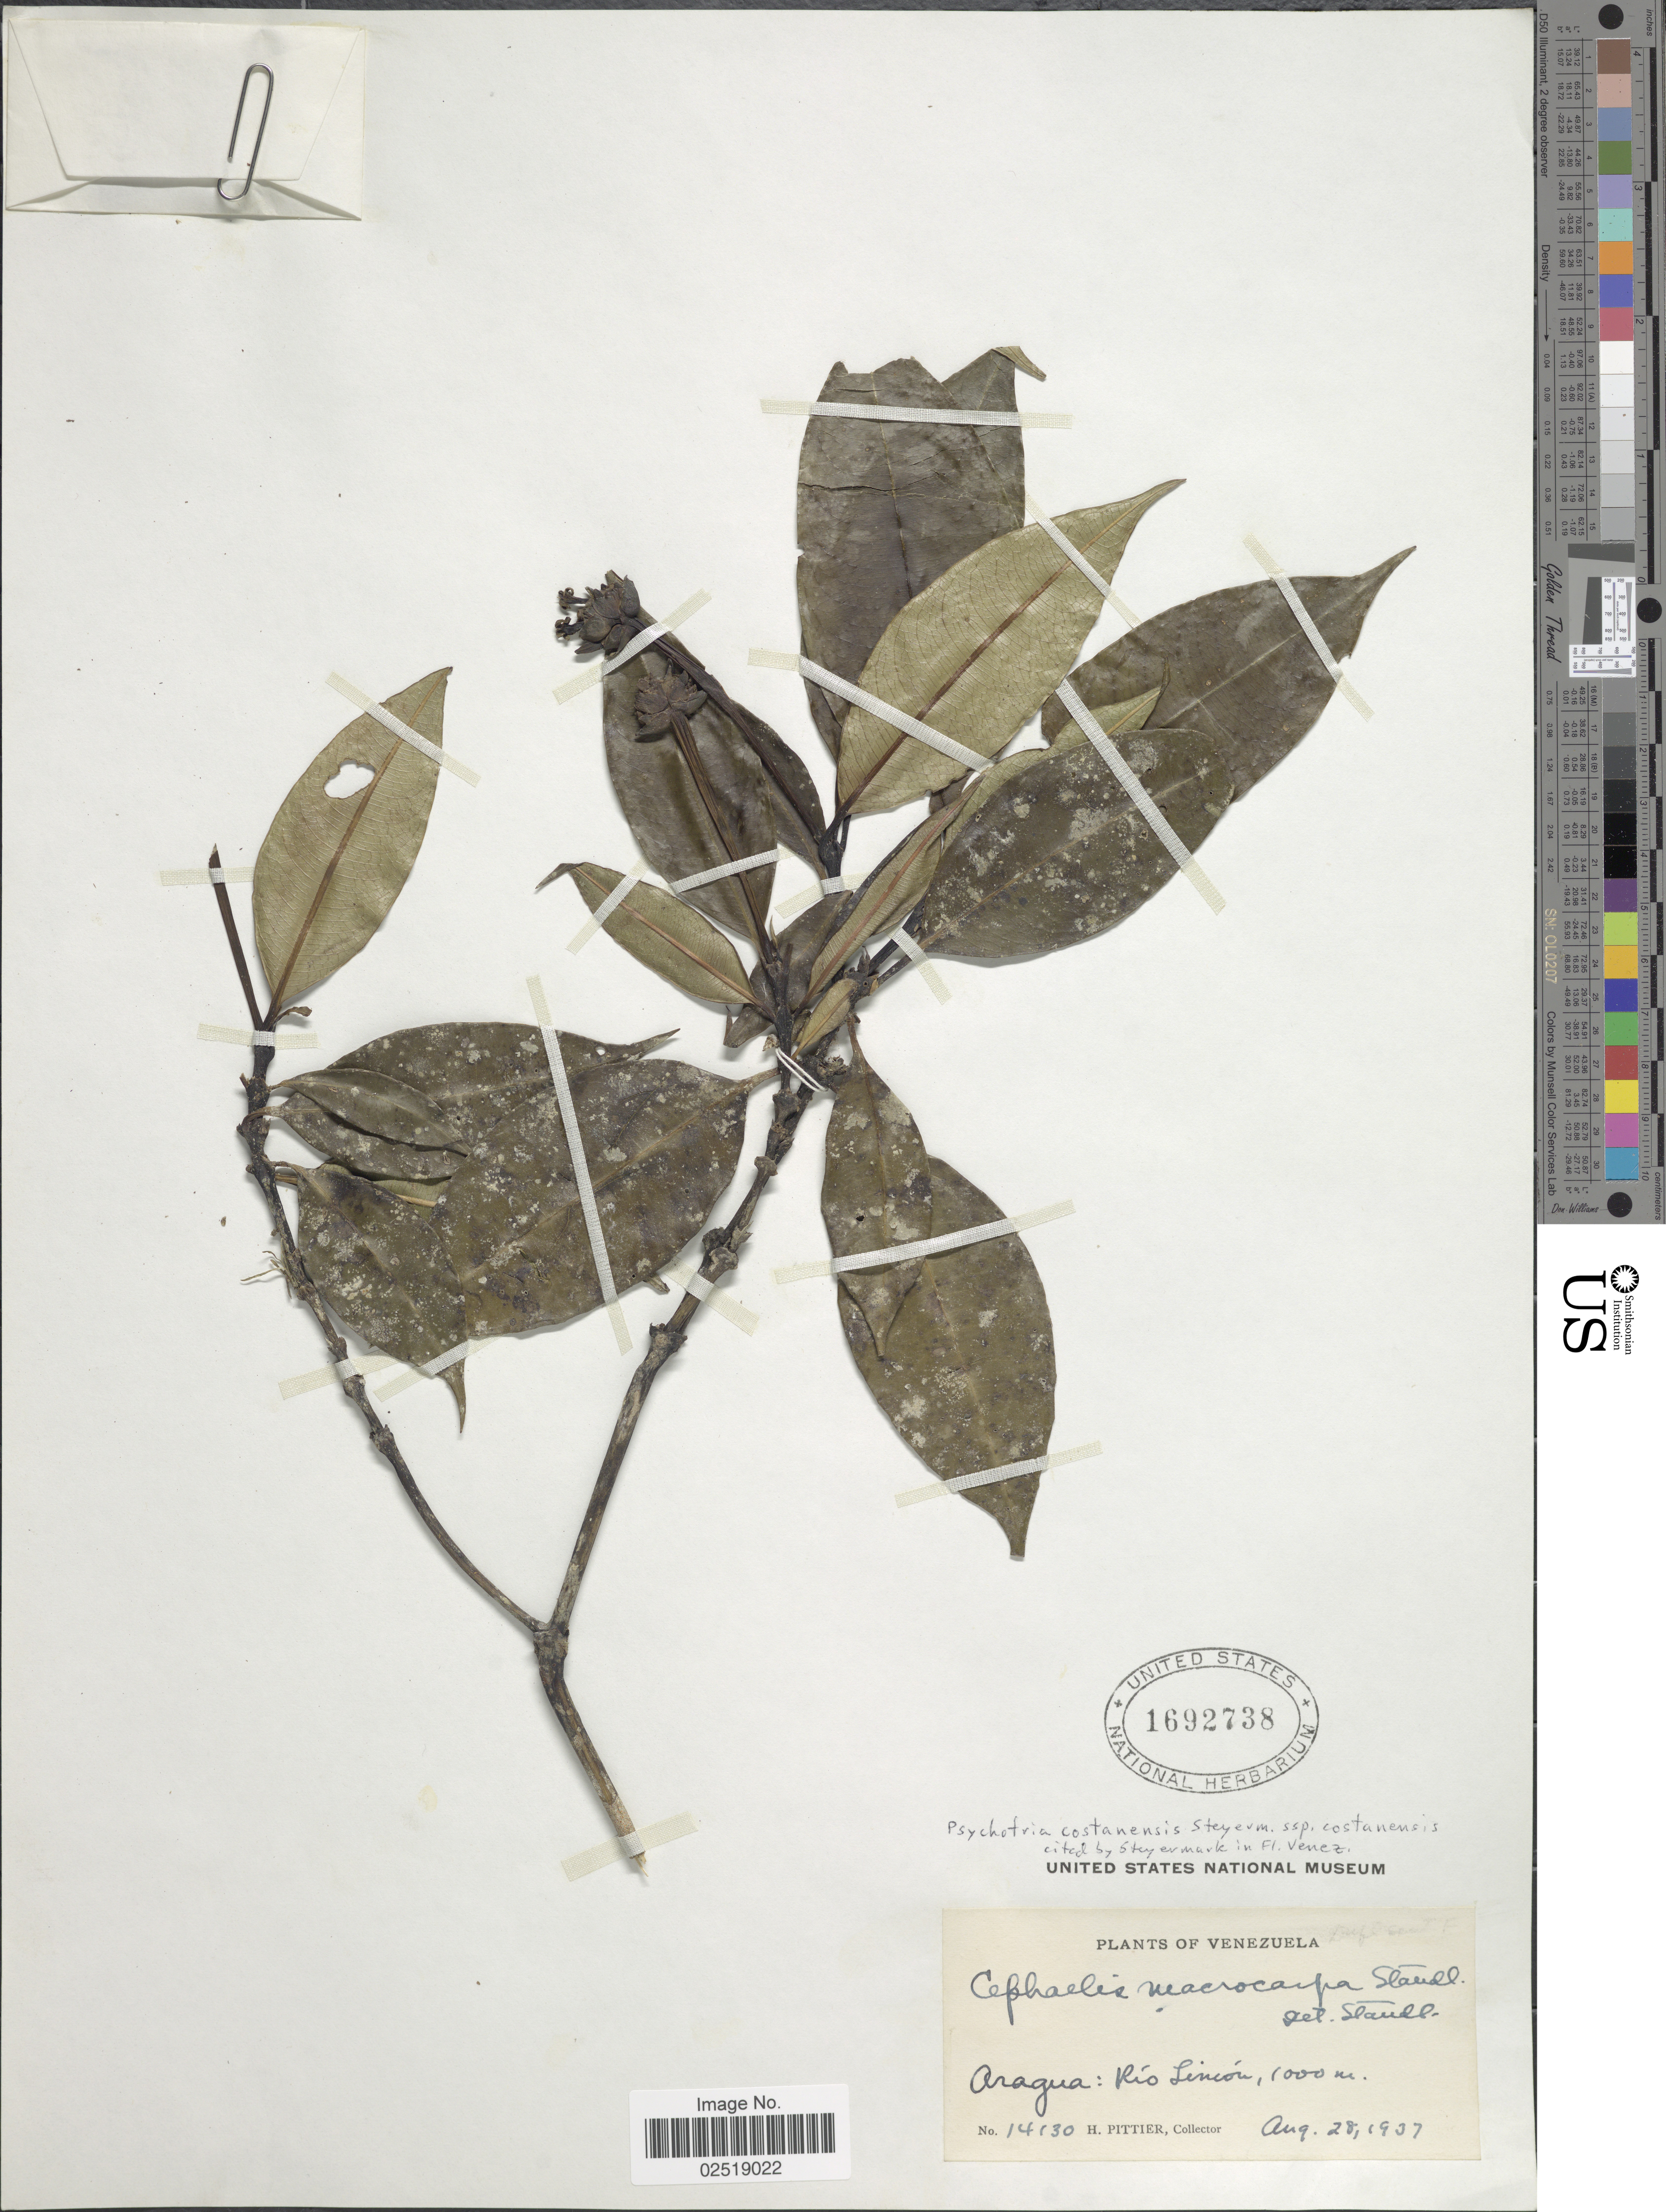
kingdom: Plantae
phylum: Tracheophyta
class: Magnoliopsida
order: Gentianales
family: Rubiaceae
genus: Psychotria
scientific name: Psychotria costanensis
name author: Steyerm.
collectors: H. F. Pittier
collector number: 14130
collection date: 1937-08-28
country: Venezuela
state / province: Aragua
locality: Aragua: Rio Limon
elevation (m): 1000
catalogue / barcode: US 1692738